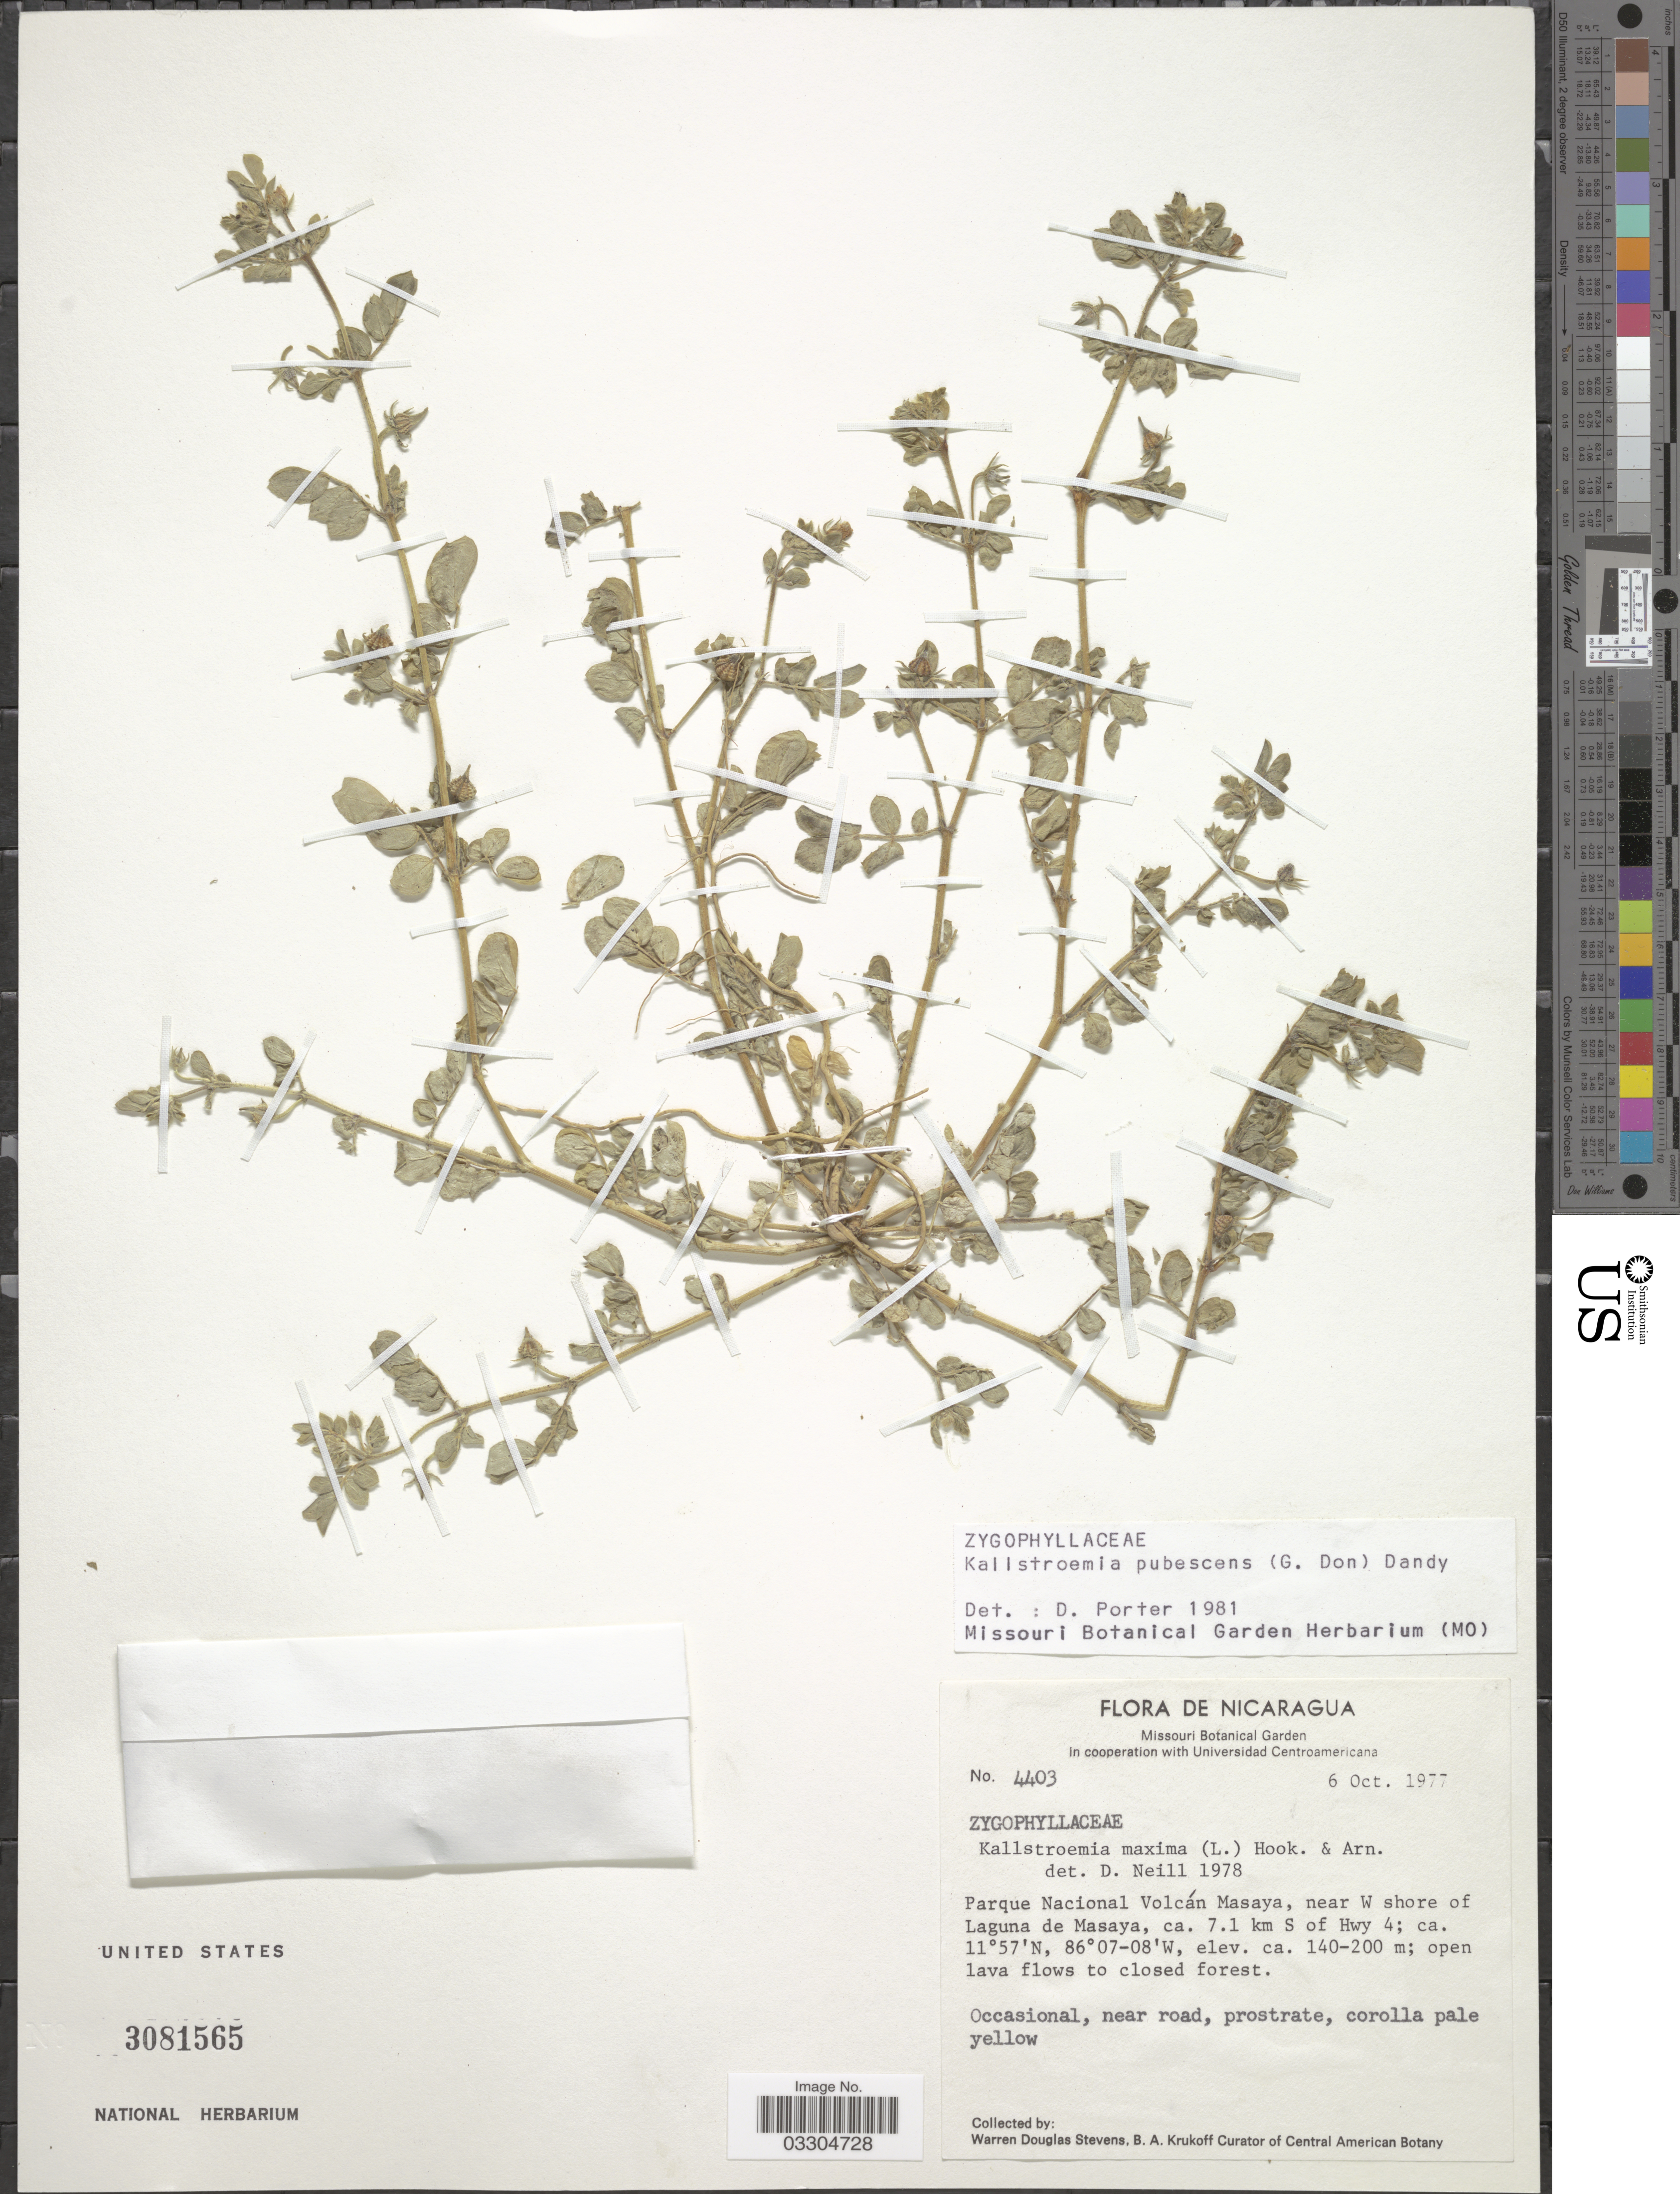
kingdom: Plantae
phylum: Tracheophyta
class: Magnoliopsida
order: Zygophyllales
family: Zygophyllaceae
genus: Kallstroemia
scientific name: Kallstroemia pubescens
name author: (G. Don) Dandy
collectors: W. D. Stevens & B. A. Krukoff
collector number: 4403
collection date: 1977-10-06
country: Nicaragua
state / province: Masaya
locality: Parque Nacional Volcán Masaya, near W shore of Laguna de Masaya, ca. 7.1 km S of Hwy 4.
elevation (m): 140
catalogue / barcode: US 3081565